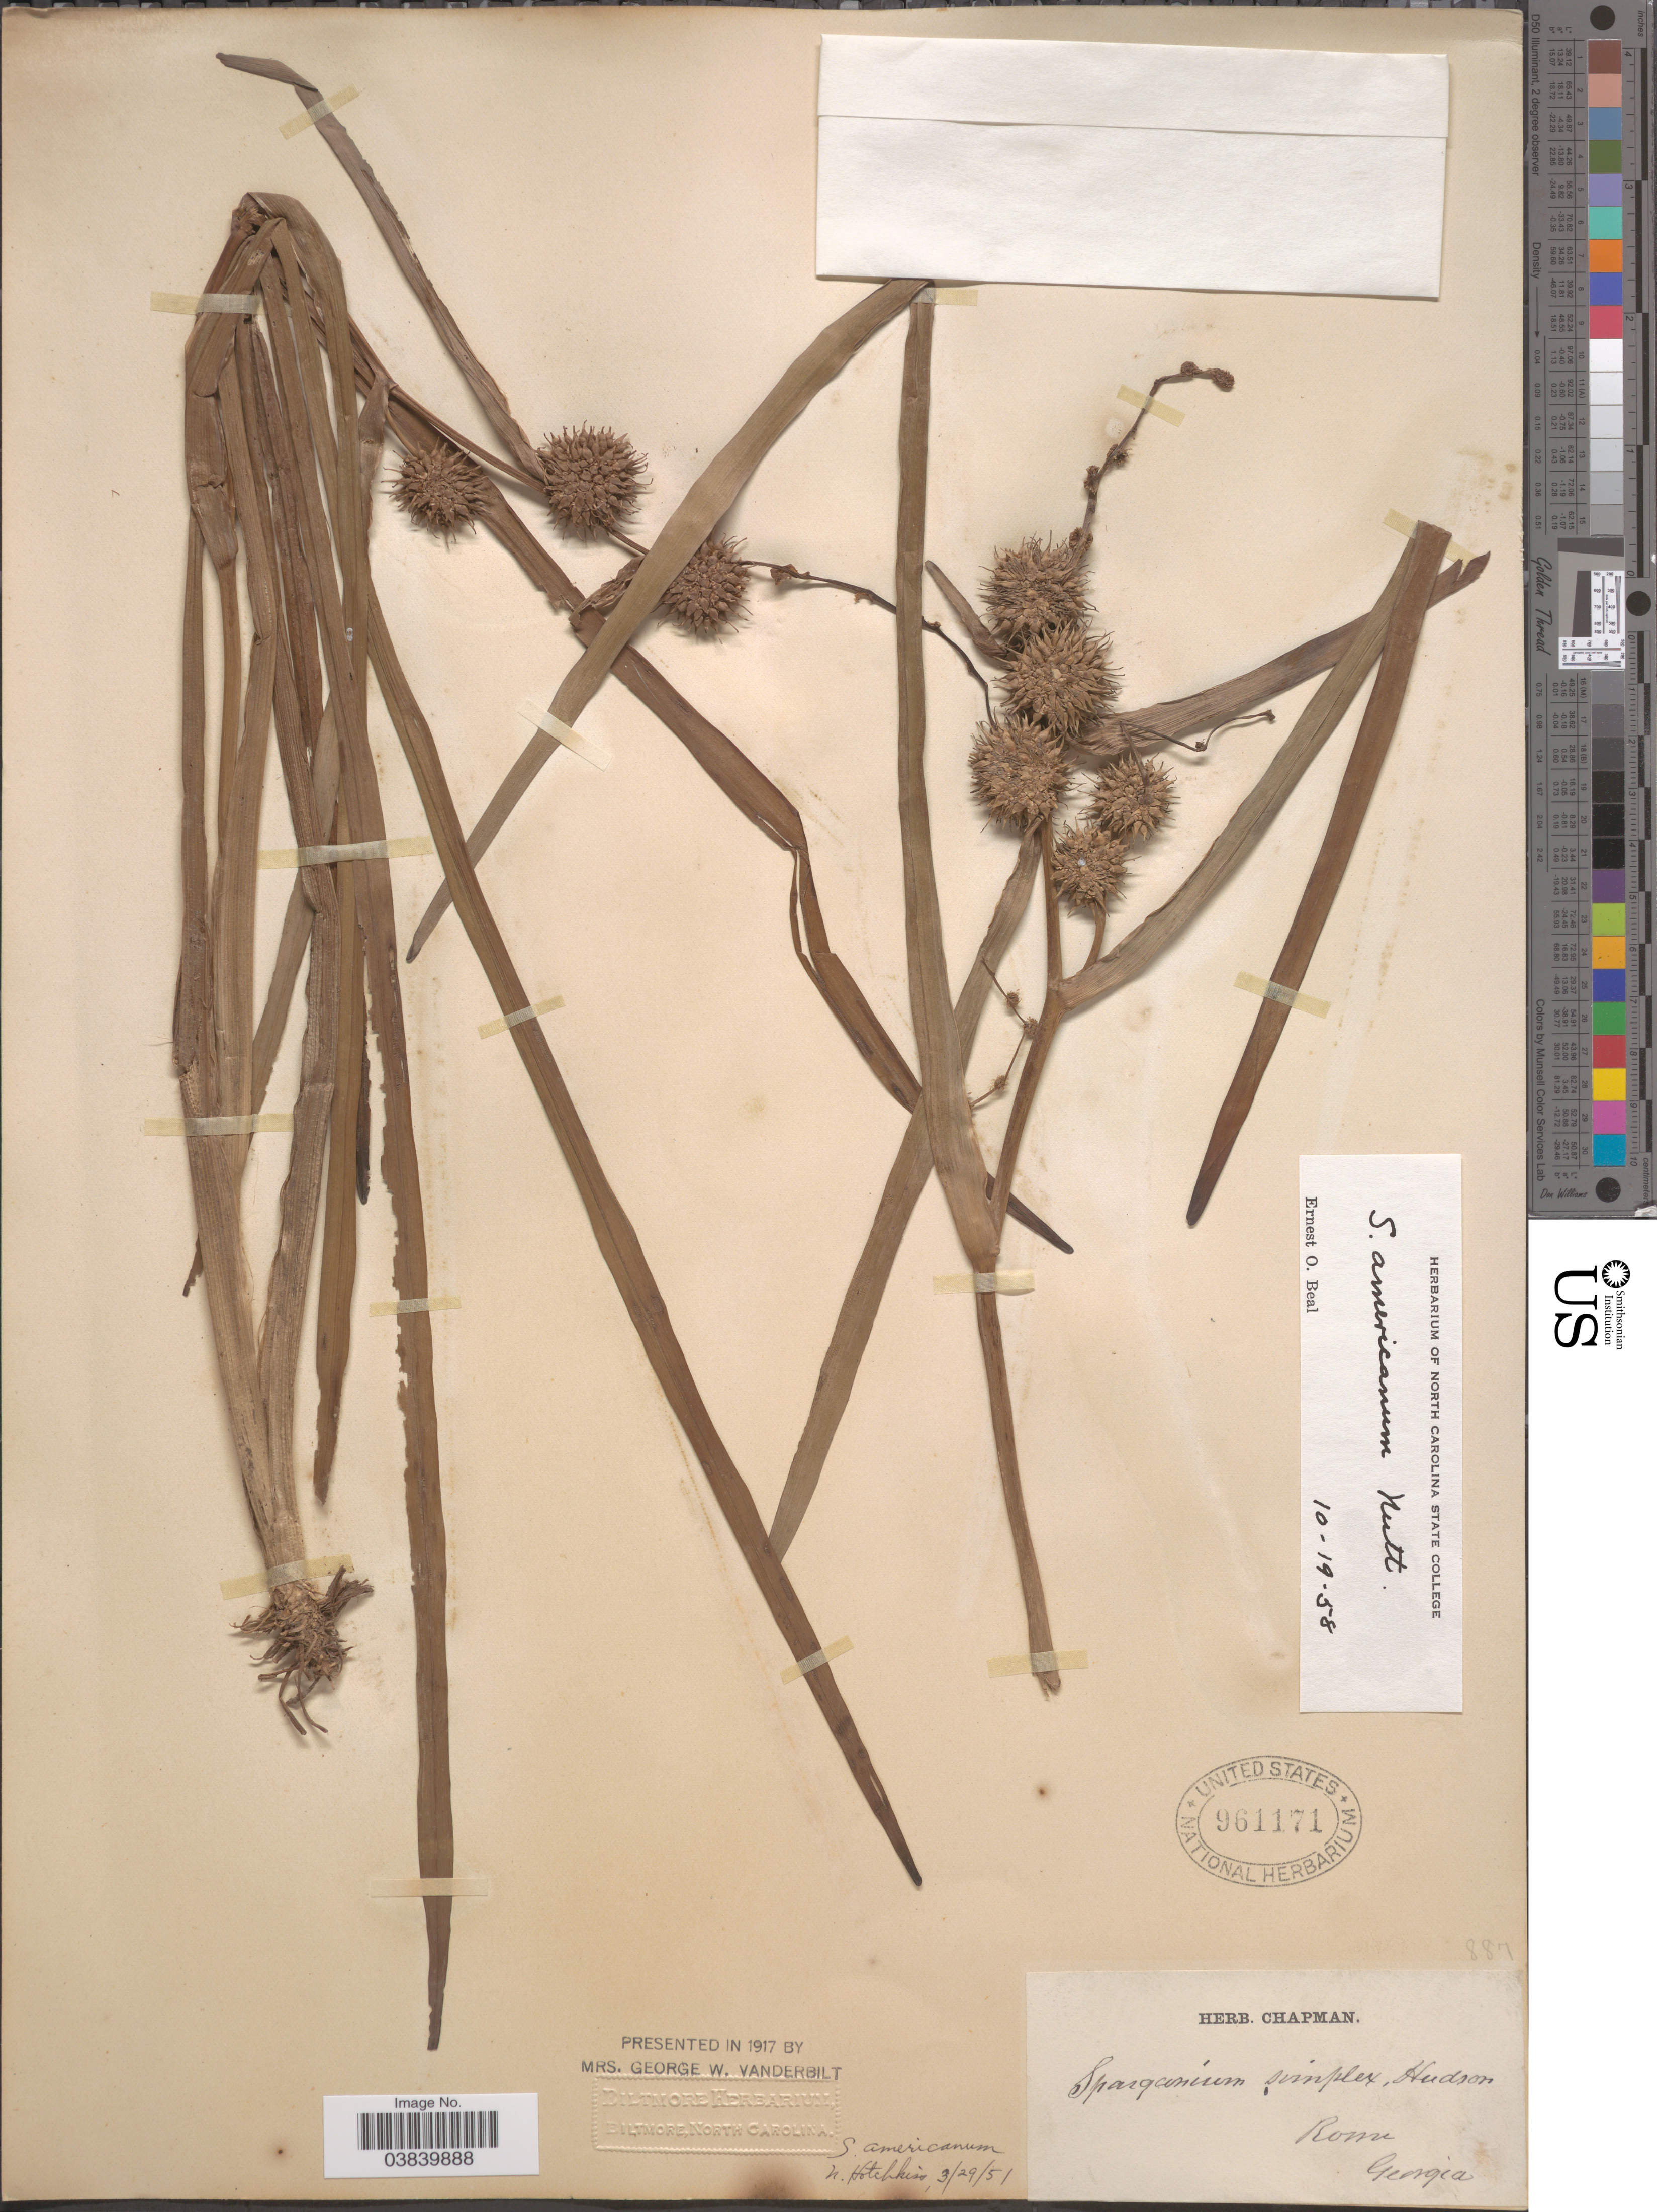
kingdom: Plantae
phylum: Tracheophyta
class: Liliopsida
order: Poales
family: Typhaceae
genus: Sparganium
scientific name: Sparganium americanum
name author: Nutt.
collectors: ex herb. Chapman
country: United States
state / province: Georgia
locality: Rome.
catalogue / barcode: US 961171